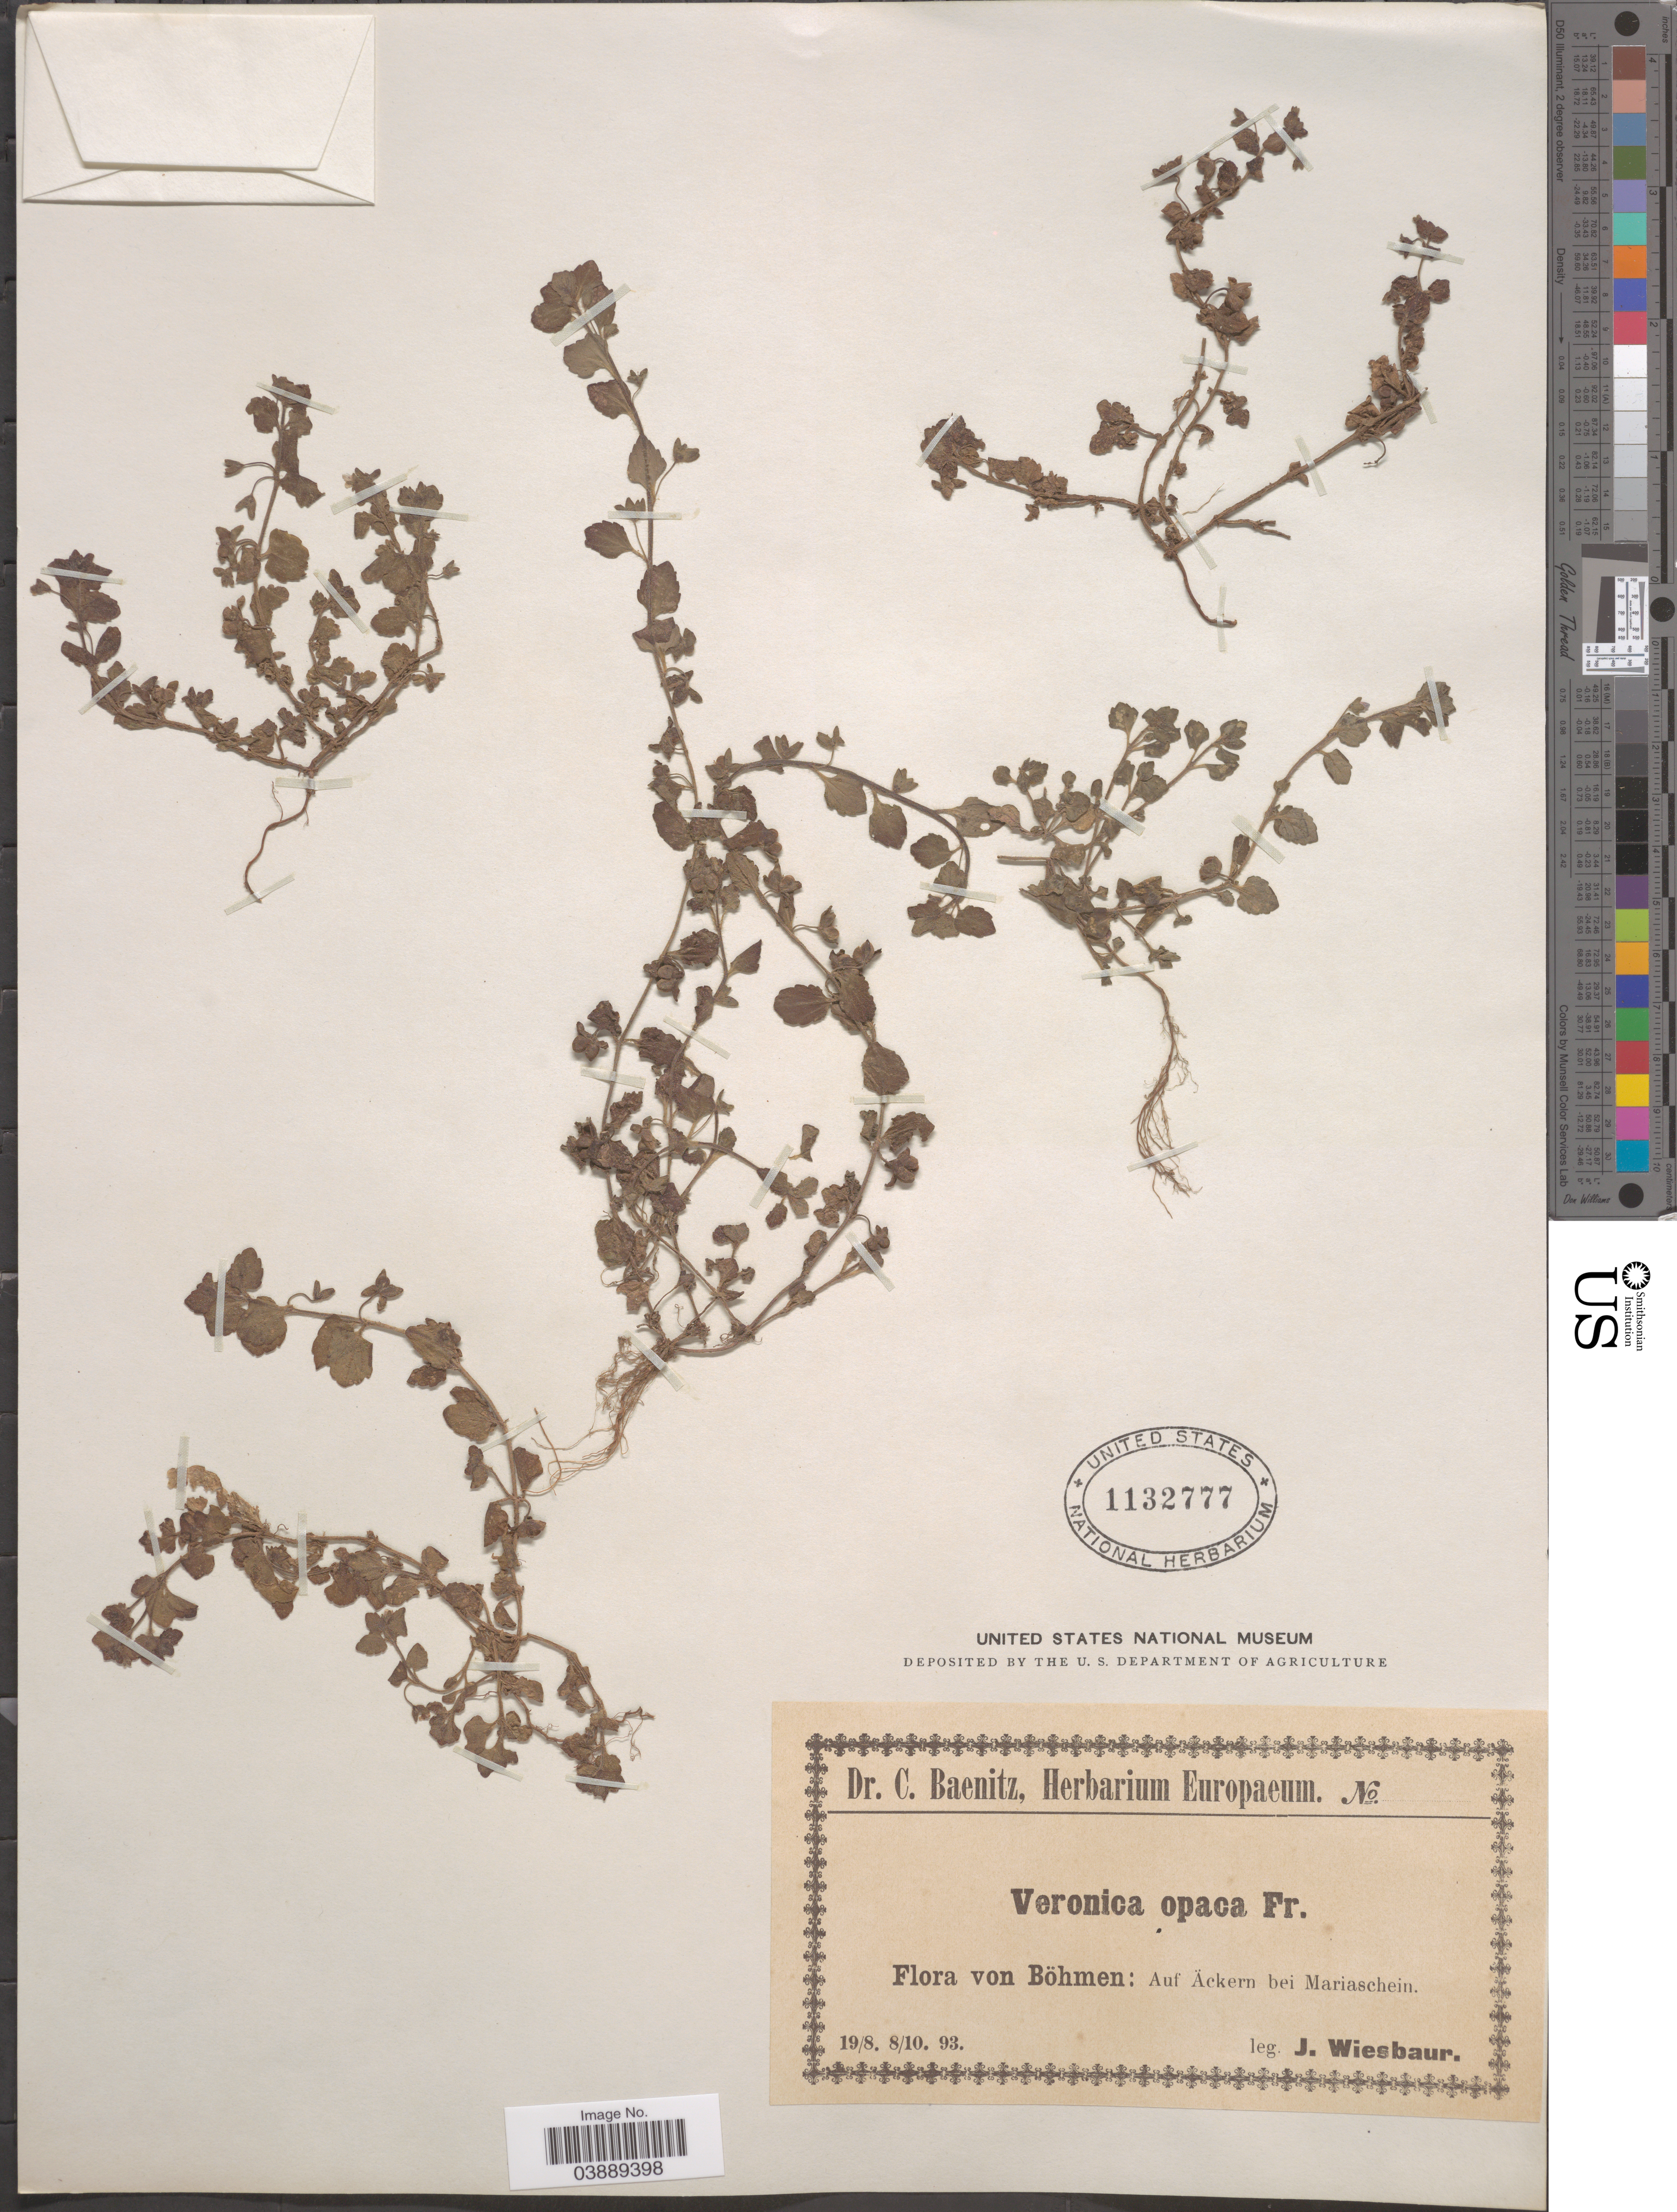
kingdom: Plantae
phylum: Tracheophyta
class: Magnoliopsida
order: Lamiales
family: Plantaginaceae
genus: Veronica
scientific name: Veronica opaca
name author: Fr. a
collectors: J. Wiesbaur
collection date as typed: Transcribed d/m/y: 19/8/93 to 8/10/93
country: Czechia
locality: Böhmen: Auf Äekern bei Mariaschein.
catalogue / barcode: US 1132777